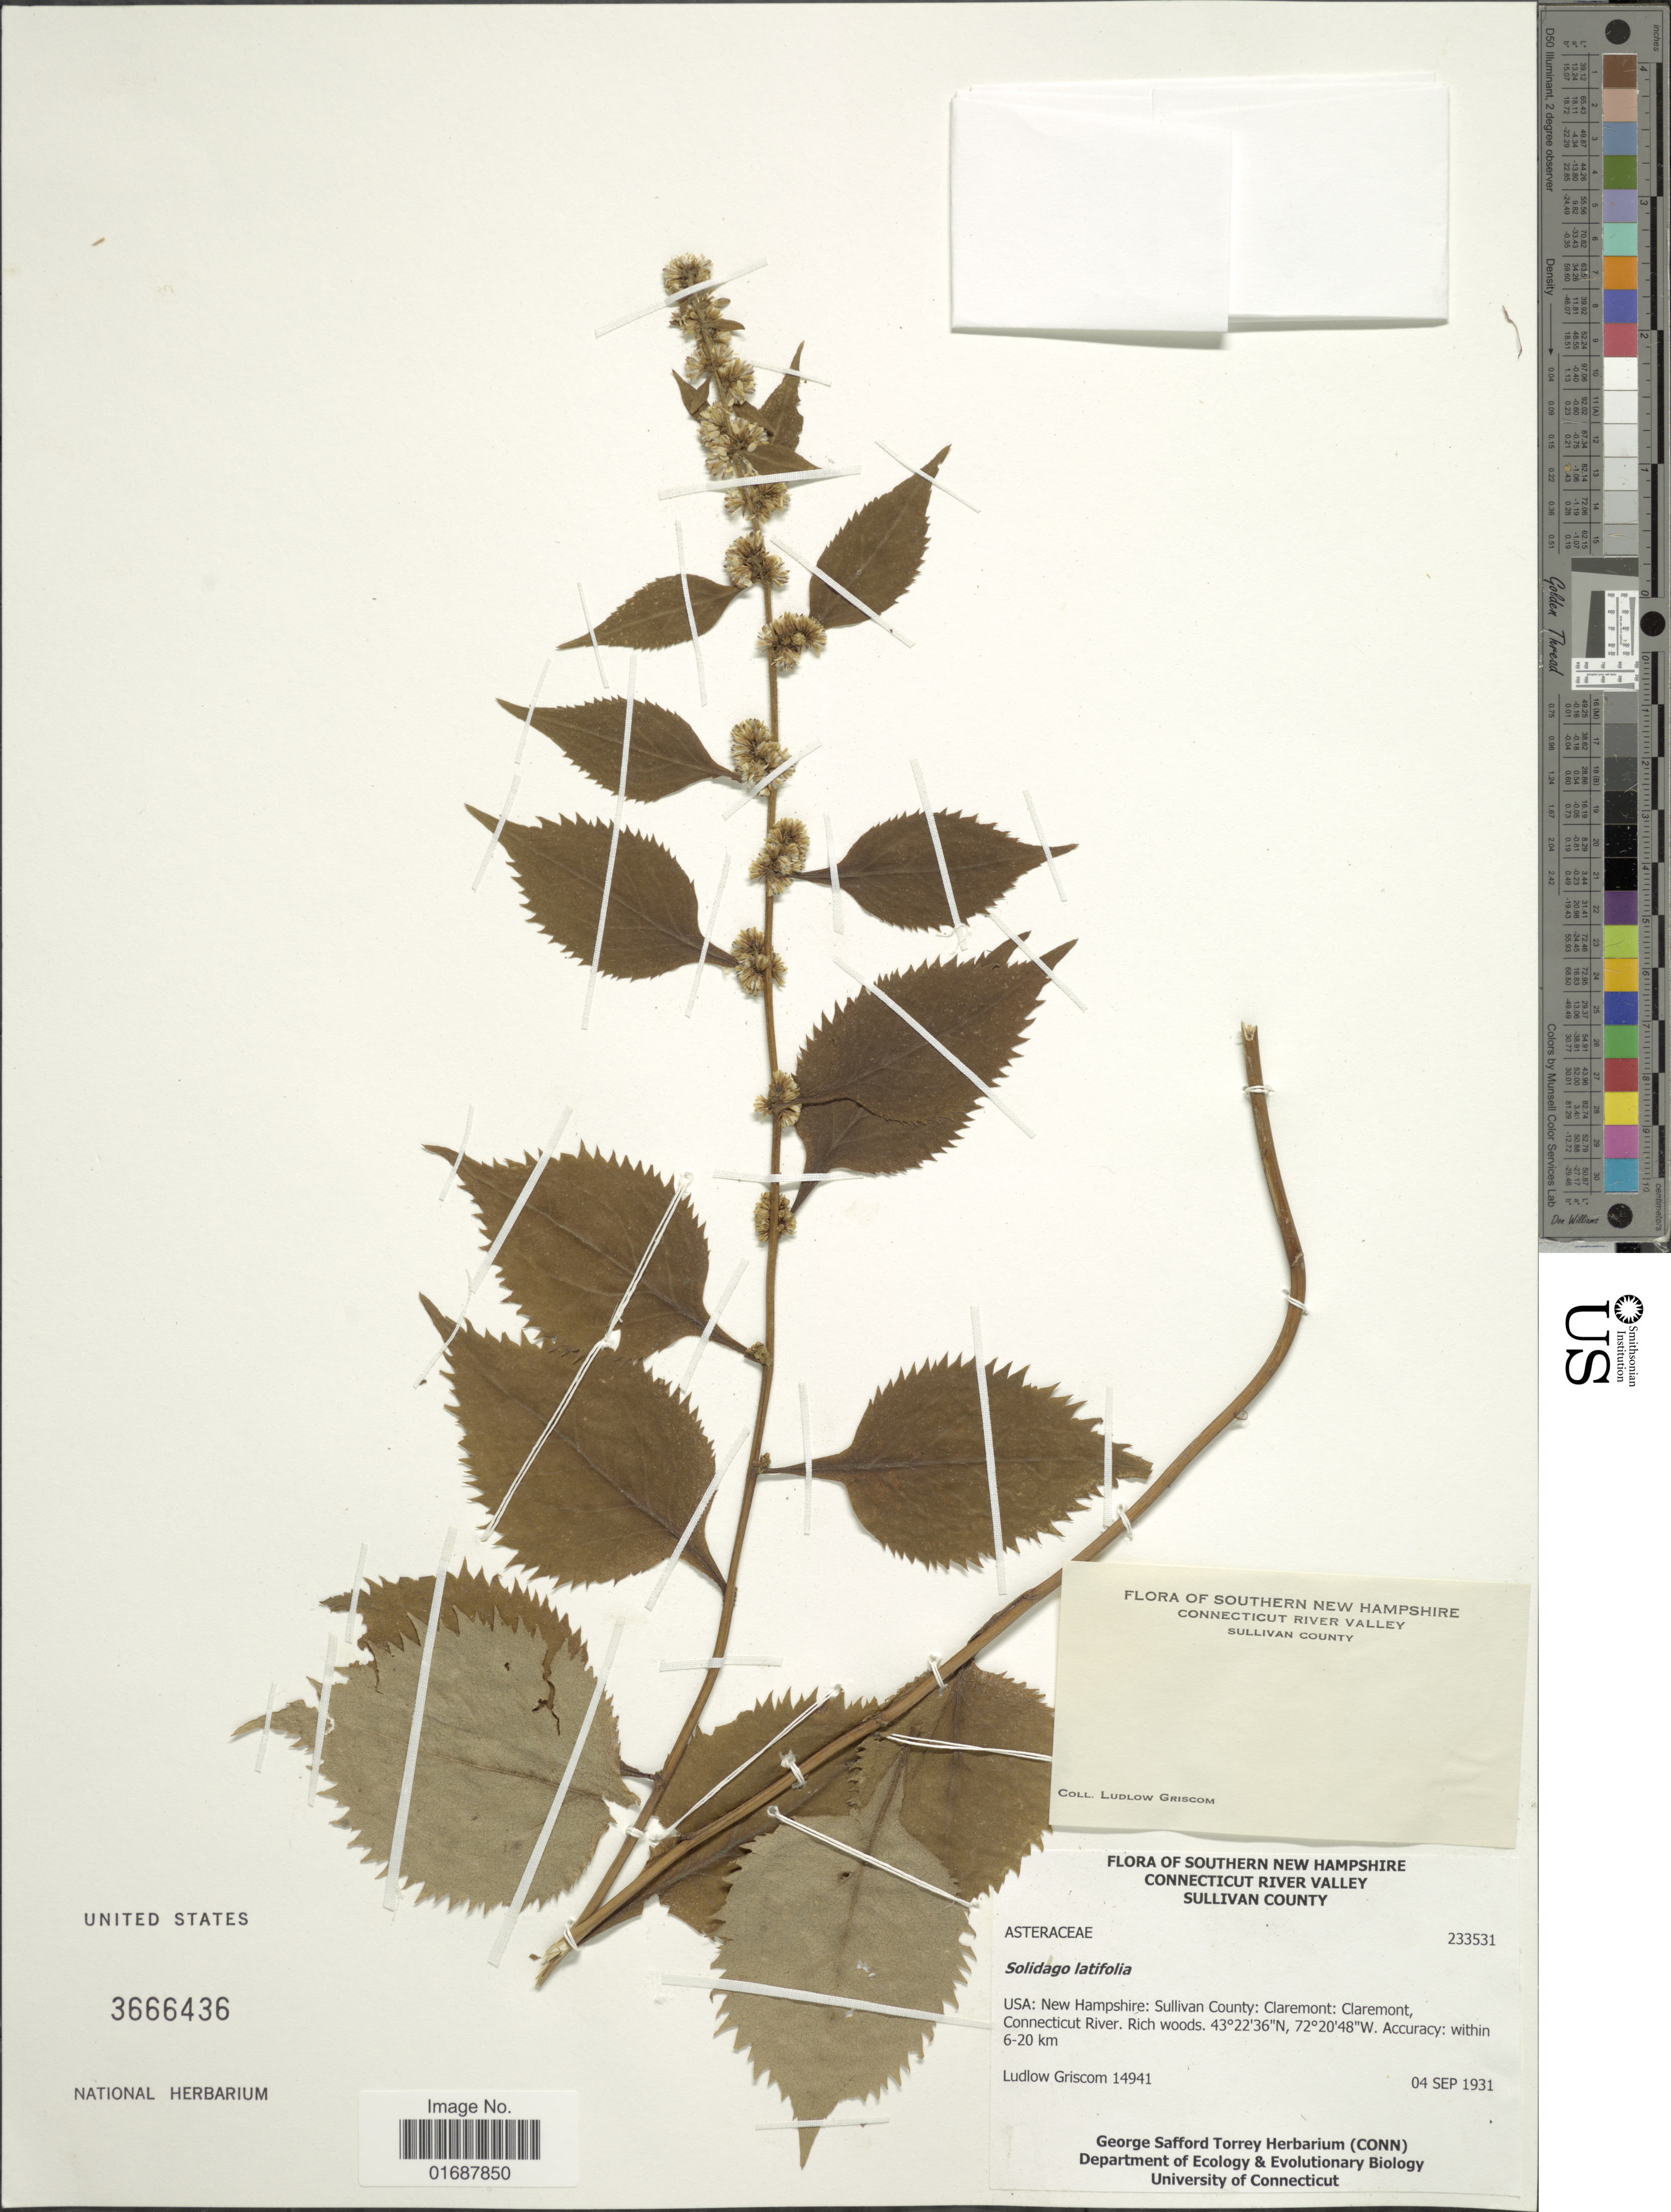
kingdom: Plantae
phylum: Tracheophyta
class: Magnoliopsida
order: Asterales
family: Asteraceae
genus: Solidago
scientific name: Solidago flexicaulis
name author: L.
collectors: L. Griscom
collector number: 14941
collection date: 1931-09-04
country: United States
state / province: New Hampshire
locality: Connecticut River Valley. Sullivan County. Claremont: Claremont, Connecticut River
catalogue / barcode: US 3666436